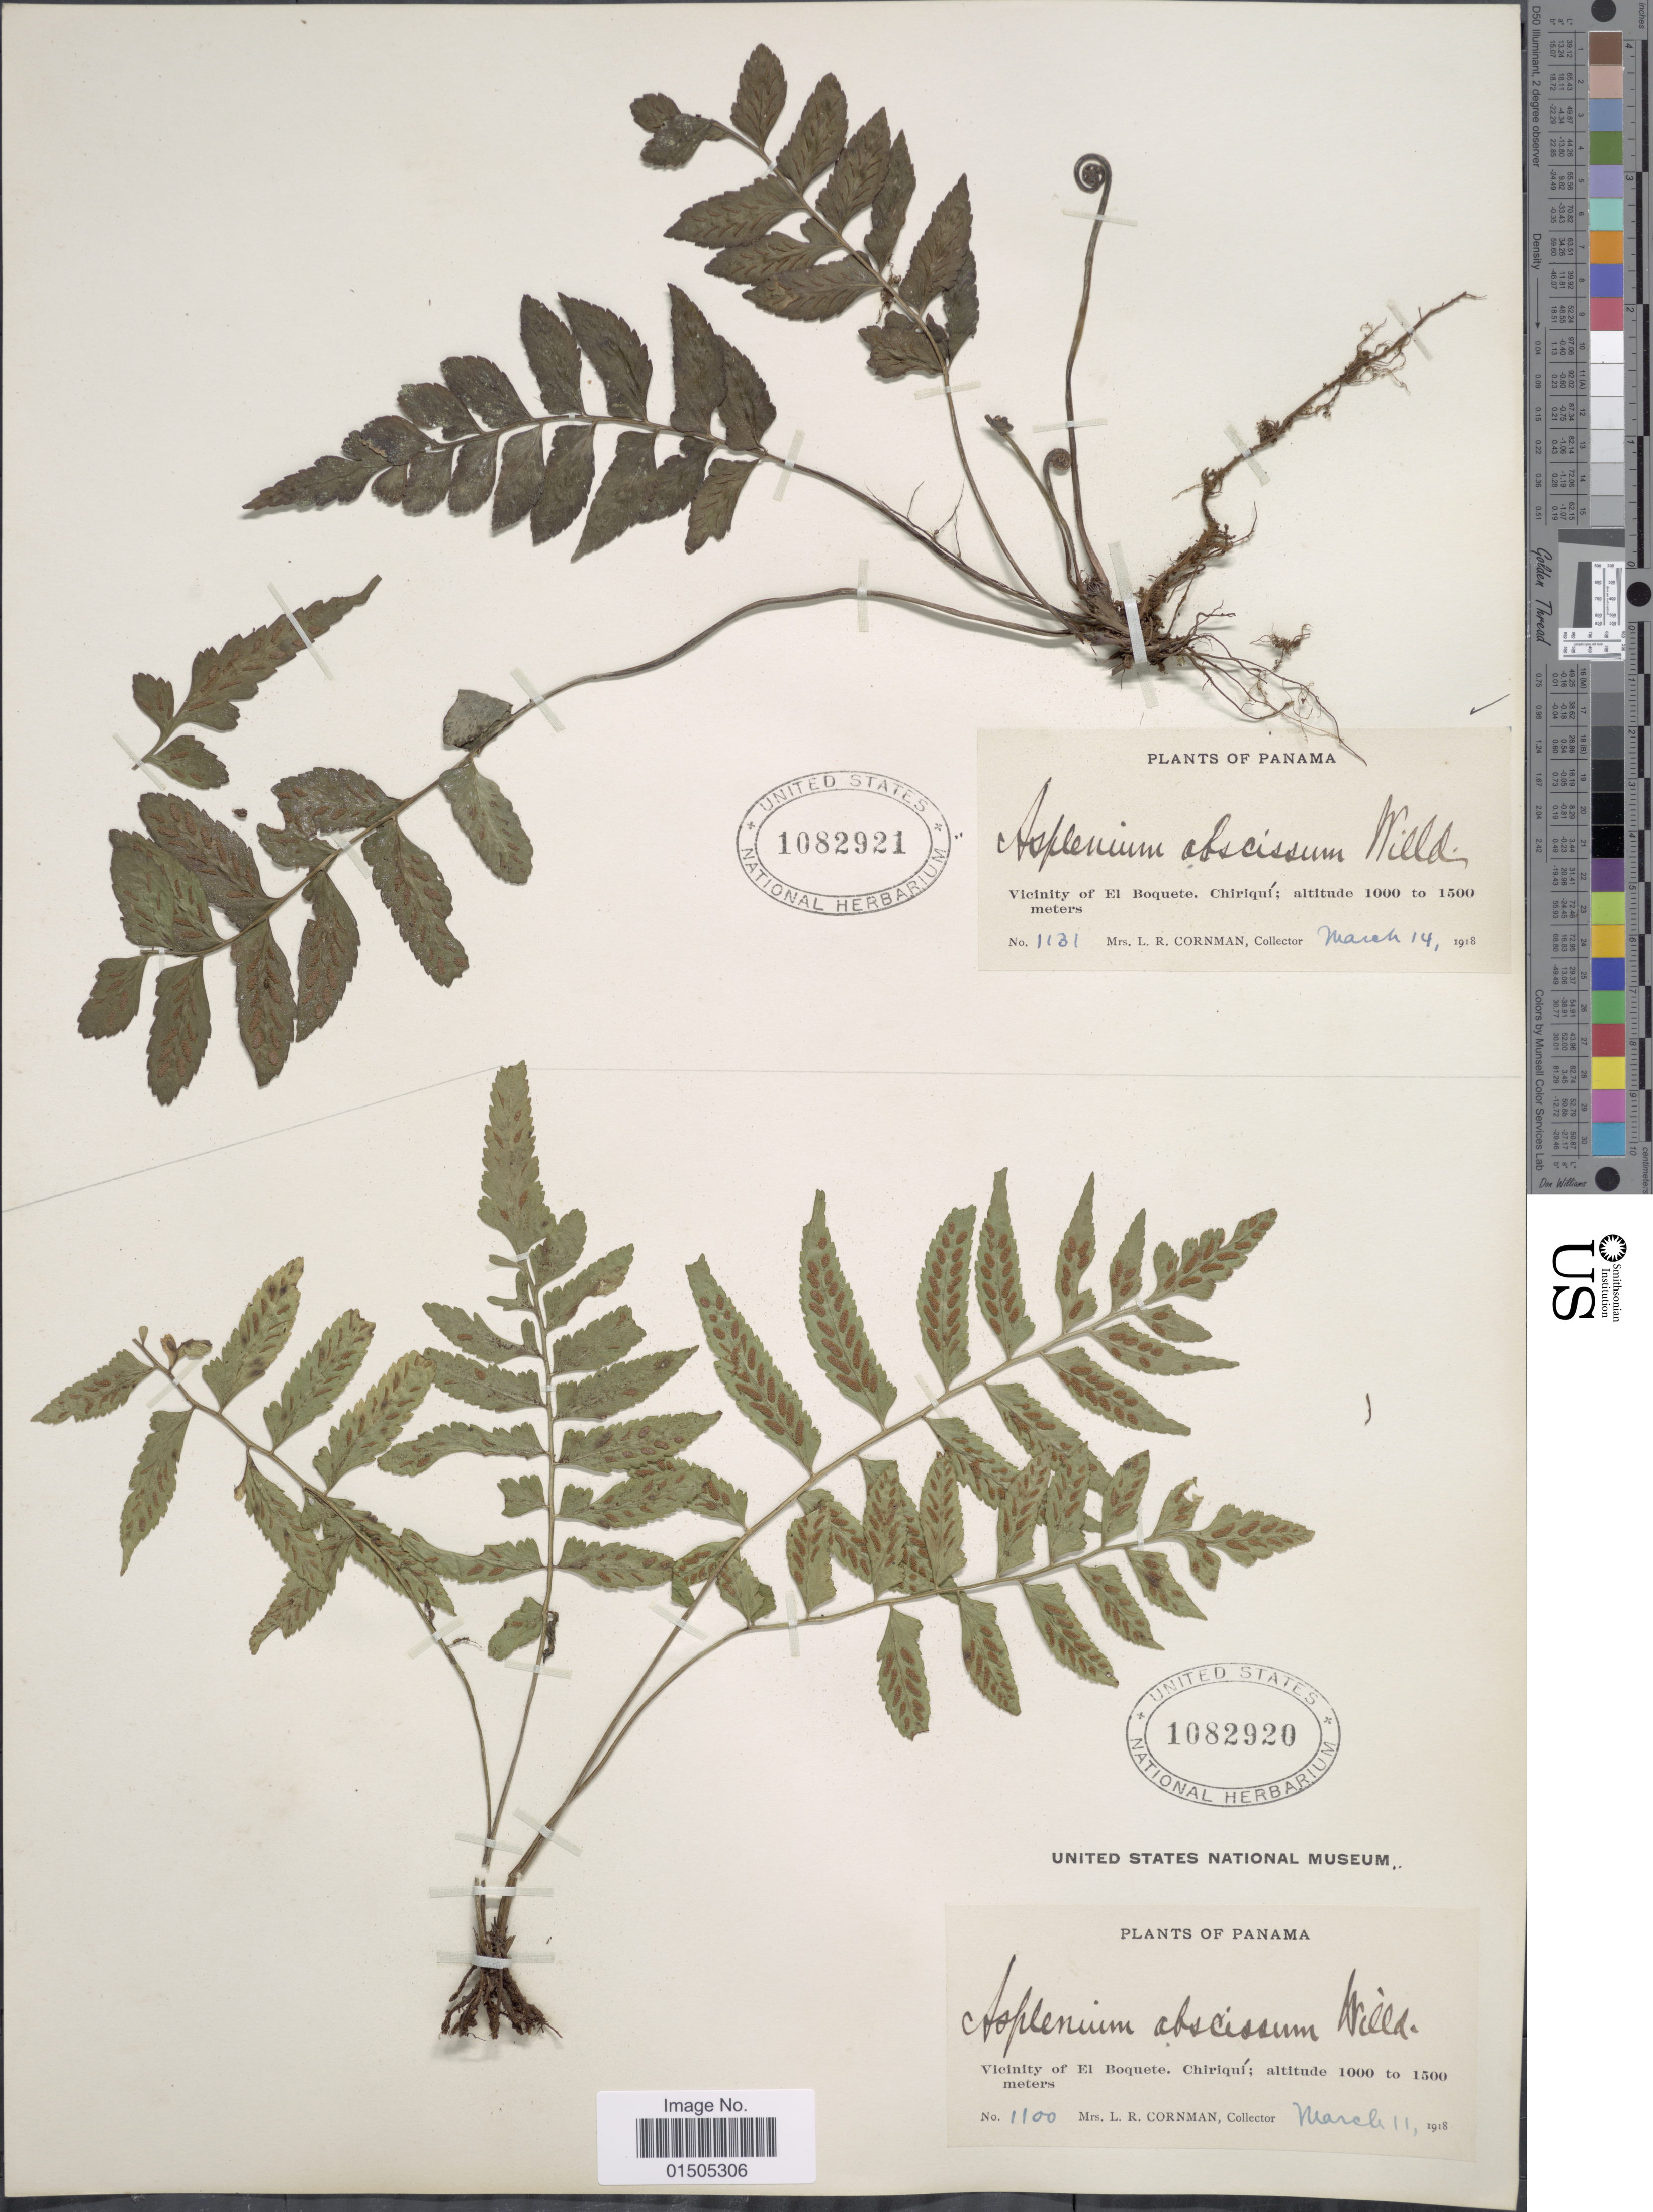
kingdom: Plantae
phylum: Tracheophyta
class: Polypodiopsida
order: Polypodiales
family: Aspleniaceae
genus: Asplenium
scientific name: Asplenium abscissum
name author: Willd.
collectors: L. Cornman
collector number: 1131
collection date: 1918-03-14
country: Panama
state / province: Chiriqui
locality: Panama. Vicinity of El Boquete.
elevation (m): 1000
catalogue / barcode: US 1082921-2